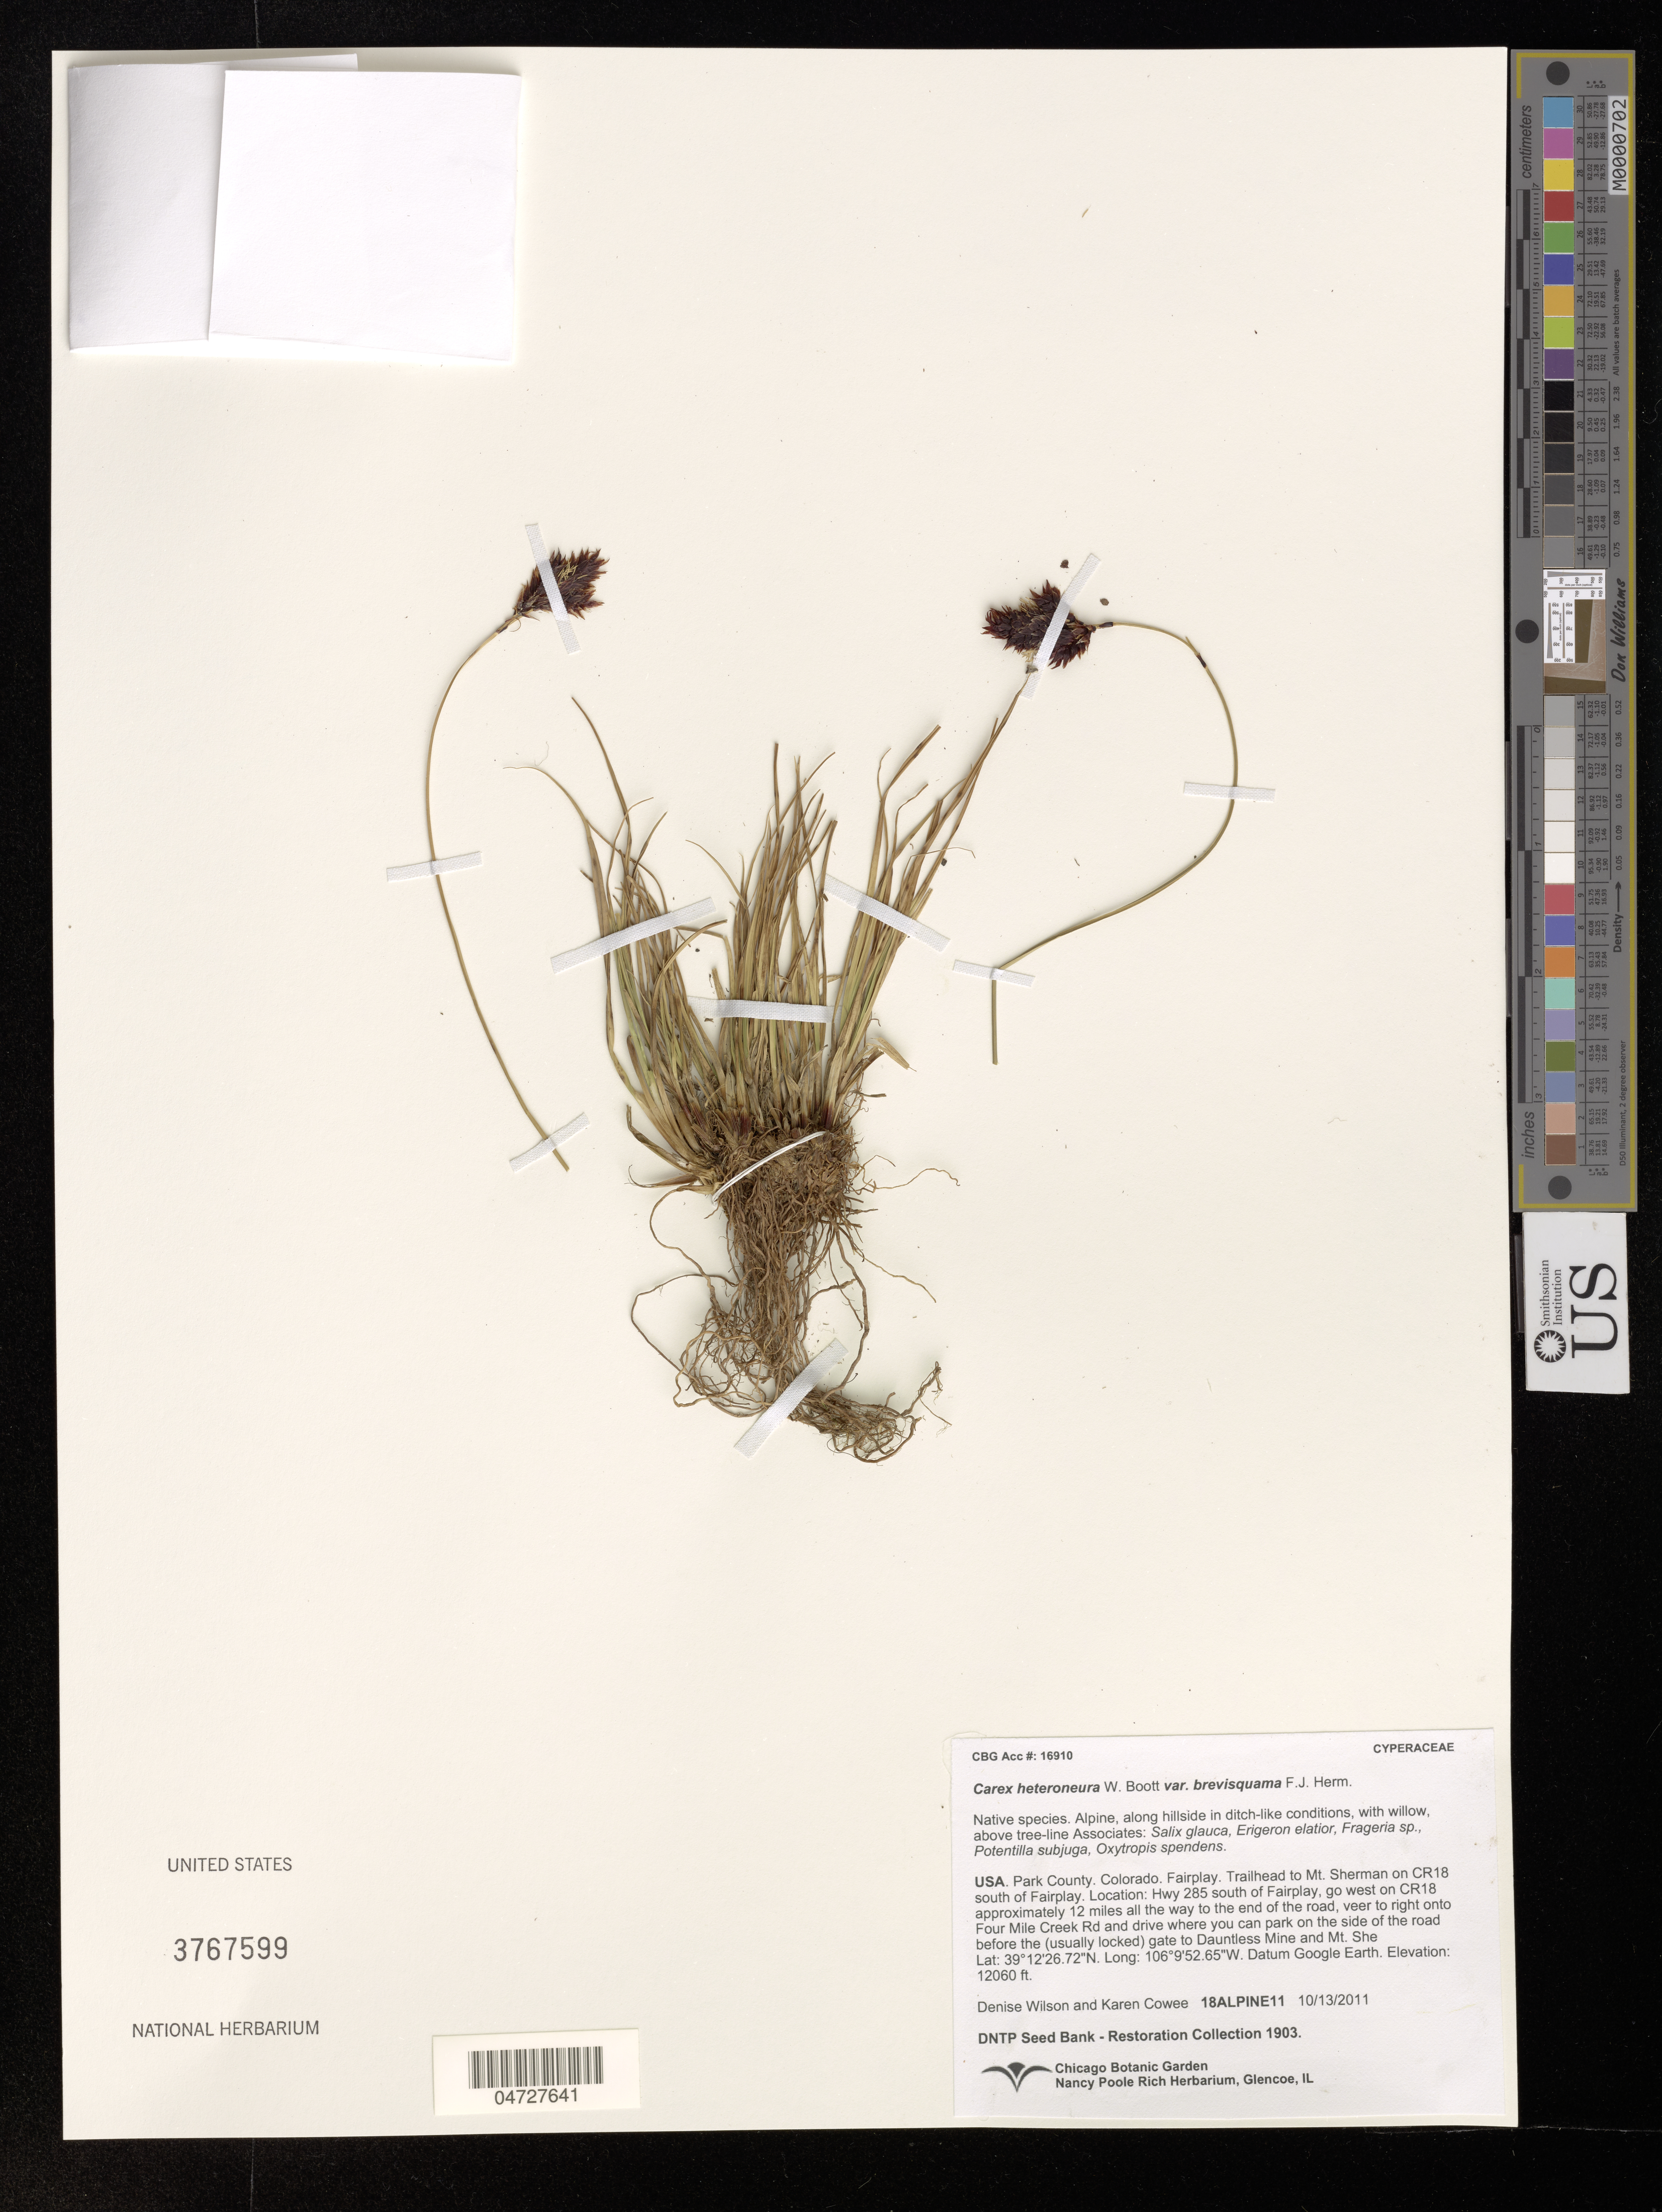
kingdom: Plantae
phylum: Tracheophyta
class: Liliopsida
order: Poales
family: Cyperaceae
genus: Carex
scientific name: Carex heteroneura var. brevisquama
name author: F.J. Herm.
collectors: D. Wilson & K. Cowee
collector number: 18ALPINE11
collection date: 2011-10-13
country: United States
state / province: Colorado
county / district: Park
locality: Park County. Fairplay. Trailhead to Mt. Sherman on CR18 south of Fairplay. Hwy 285 south of Fairplay, go west on CR18 approximately 12 miles all the way to the end of the road, veer to right onto Four Mile Creek Rd and drive where you can park on the side of the road before the (usually locked) gate to Dauntless Mine and Mt. She.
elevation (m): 3676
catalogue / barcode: US 3767599